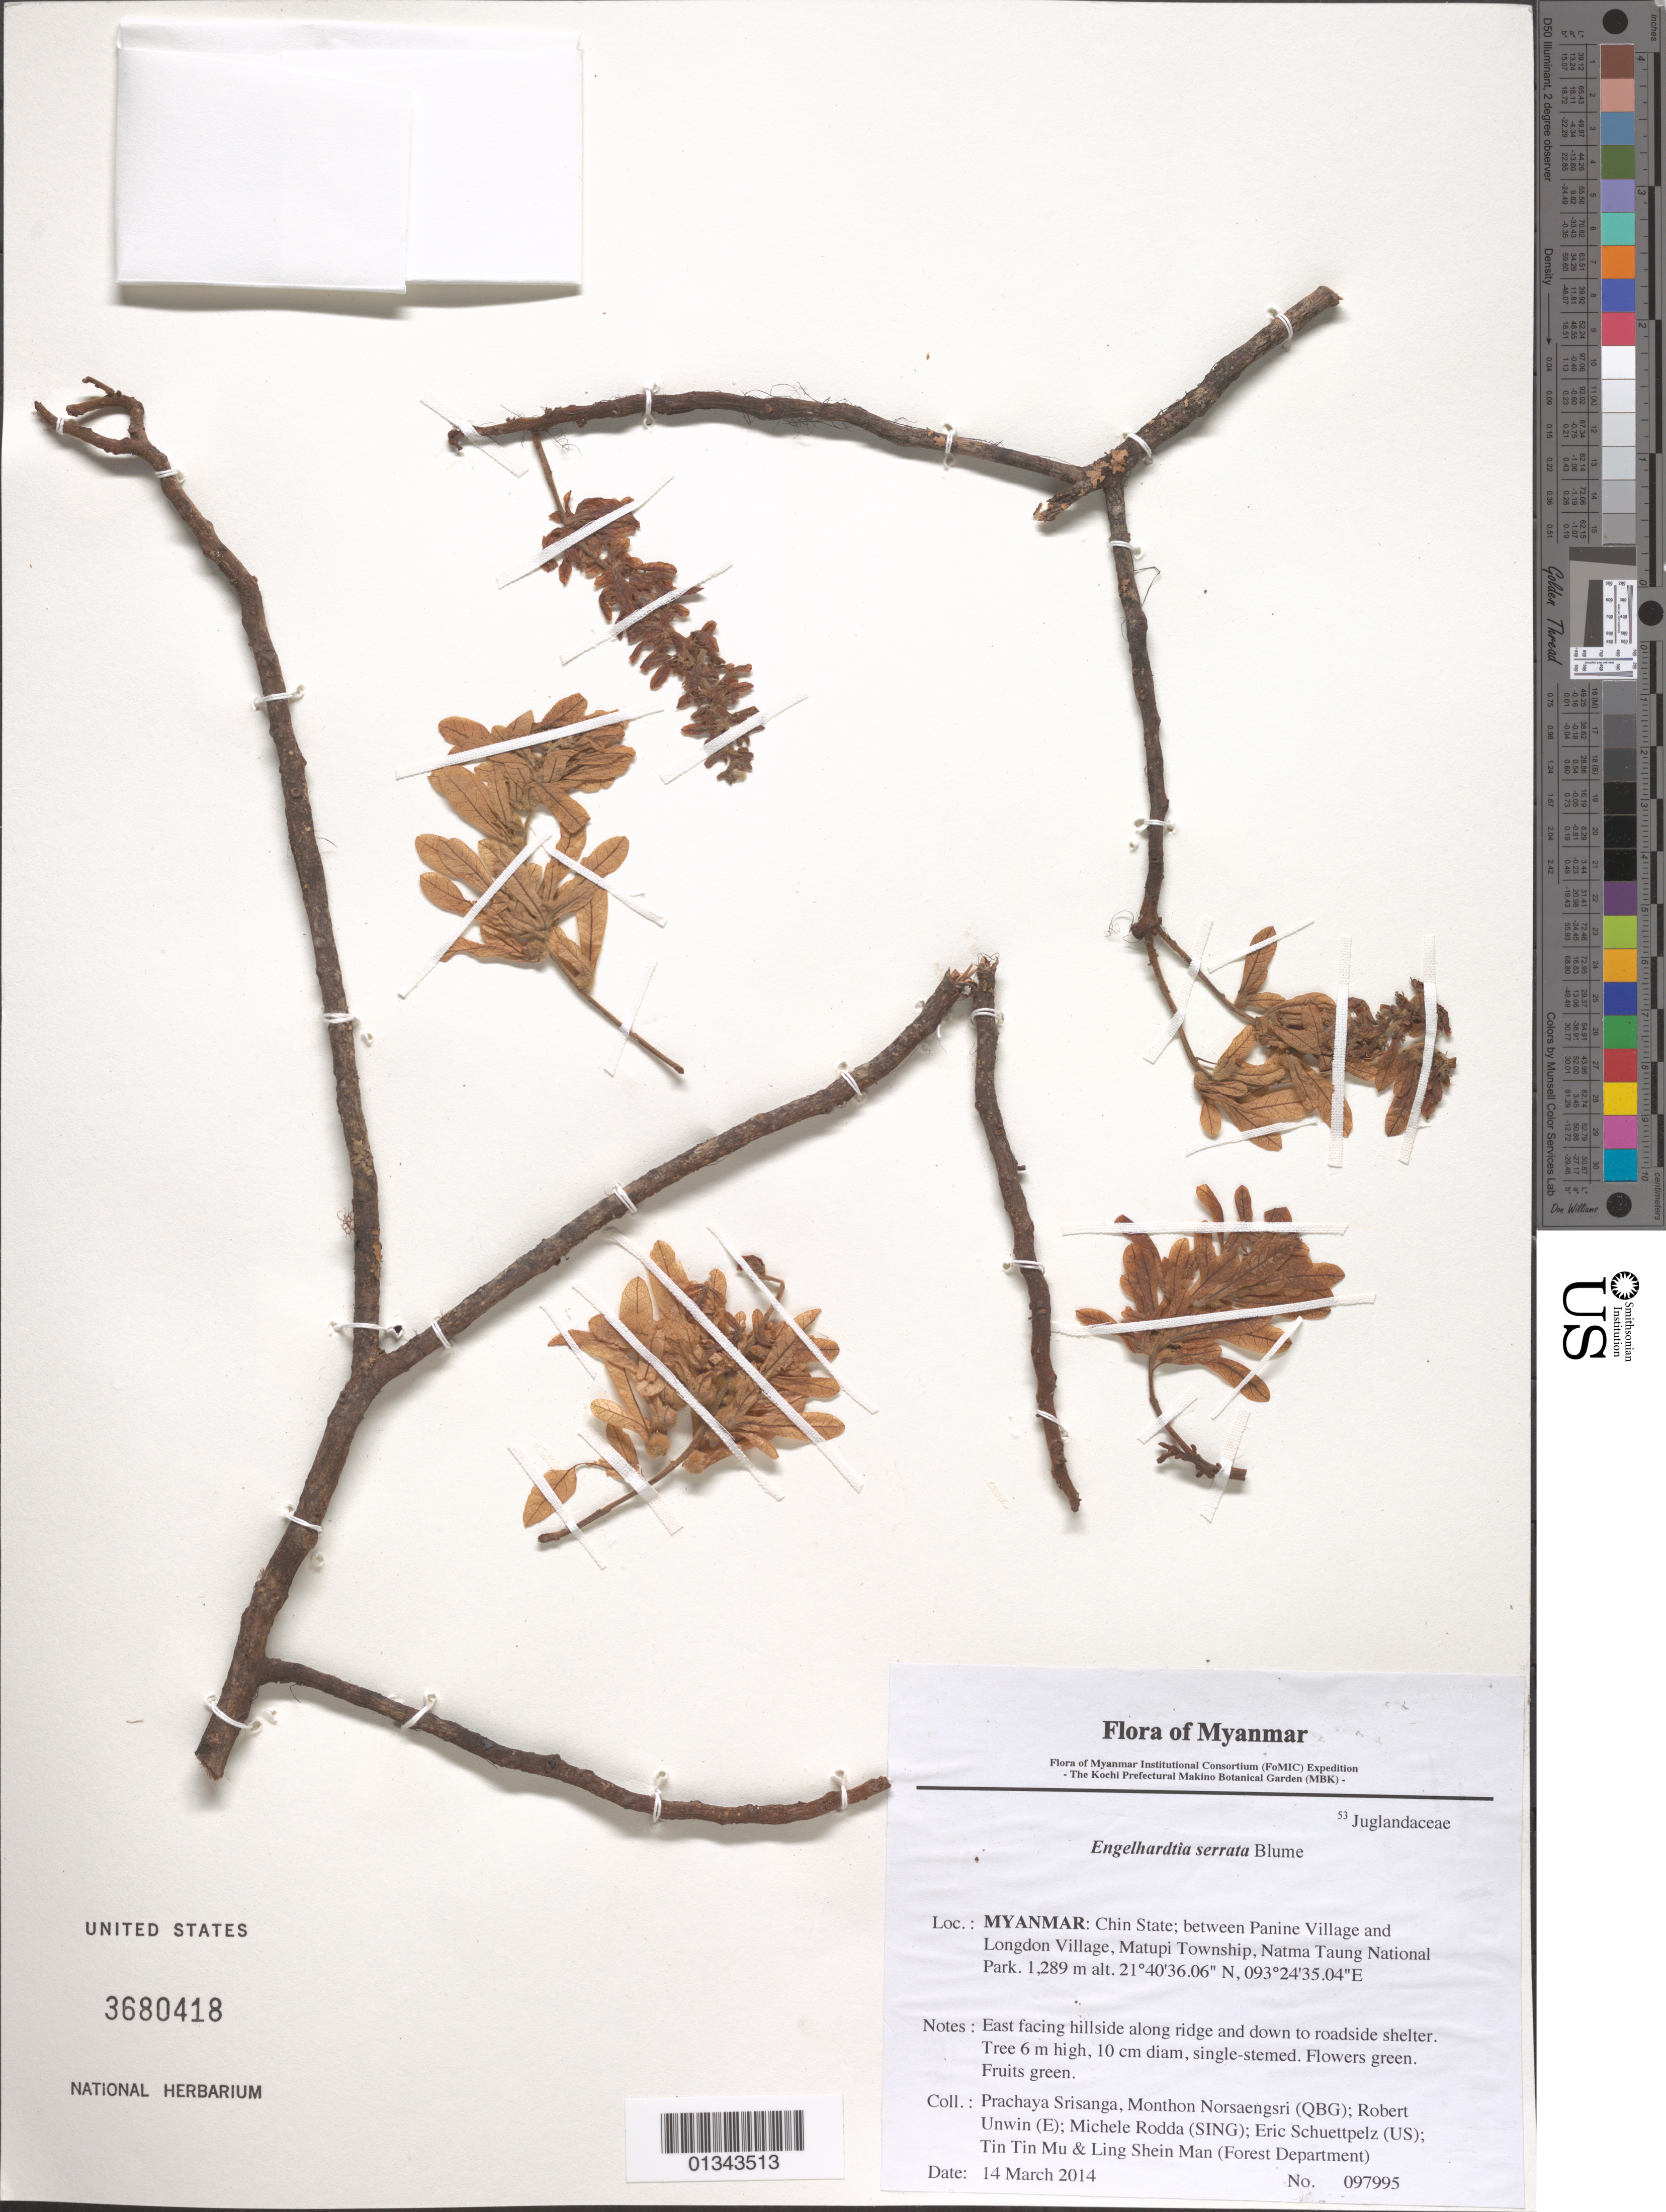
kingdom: Plantae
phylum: Tracheophyta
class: Magnoliopsida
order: Fagales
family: Juglandaceae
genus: Engelhardia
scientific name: Engelhardia serrata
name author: Blume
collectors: P. Srisanga, M. Norsaengsri, R. Unwin, M. Rodda, E. Schuettpelz, Tin Tin Mu & Ling Shein Man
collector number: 97995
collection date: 2014-03-14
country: Myanmar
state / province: Chin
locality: Between Panine Village and Longdon Village, Matupi Township, Natma Taung National Park.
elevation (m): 1289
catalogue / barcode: US 3680418